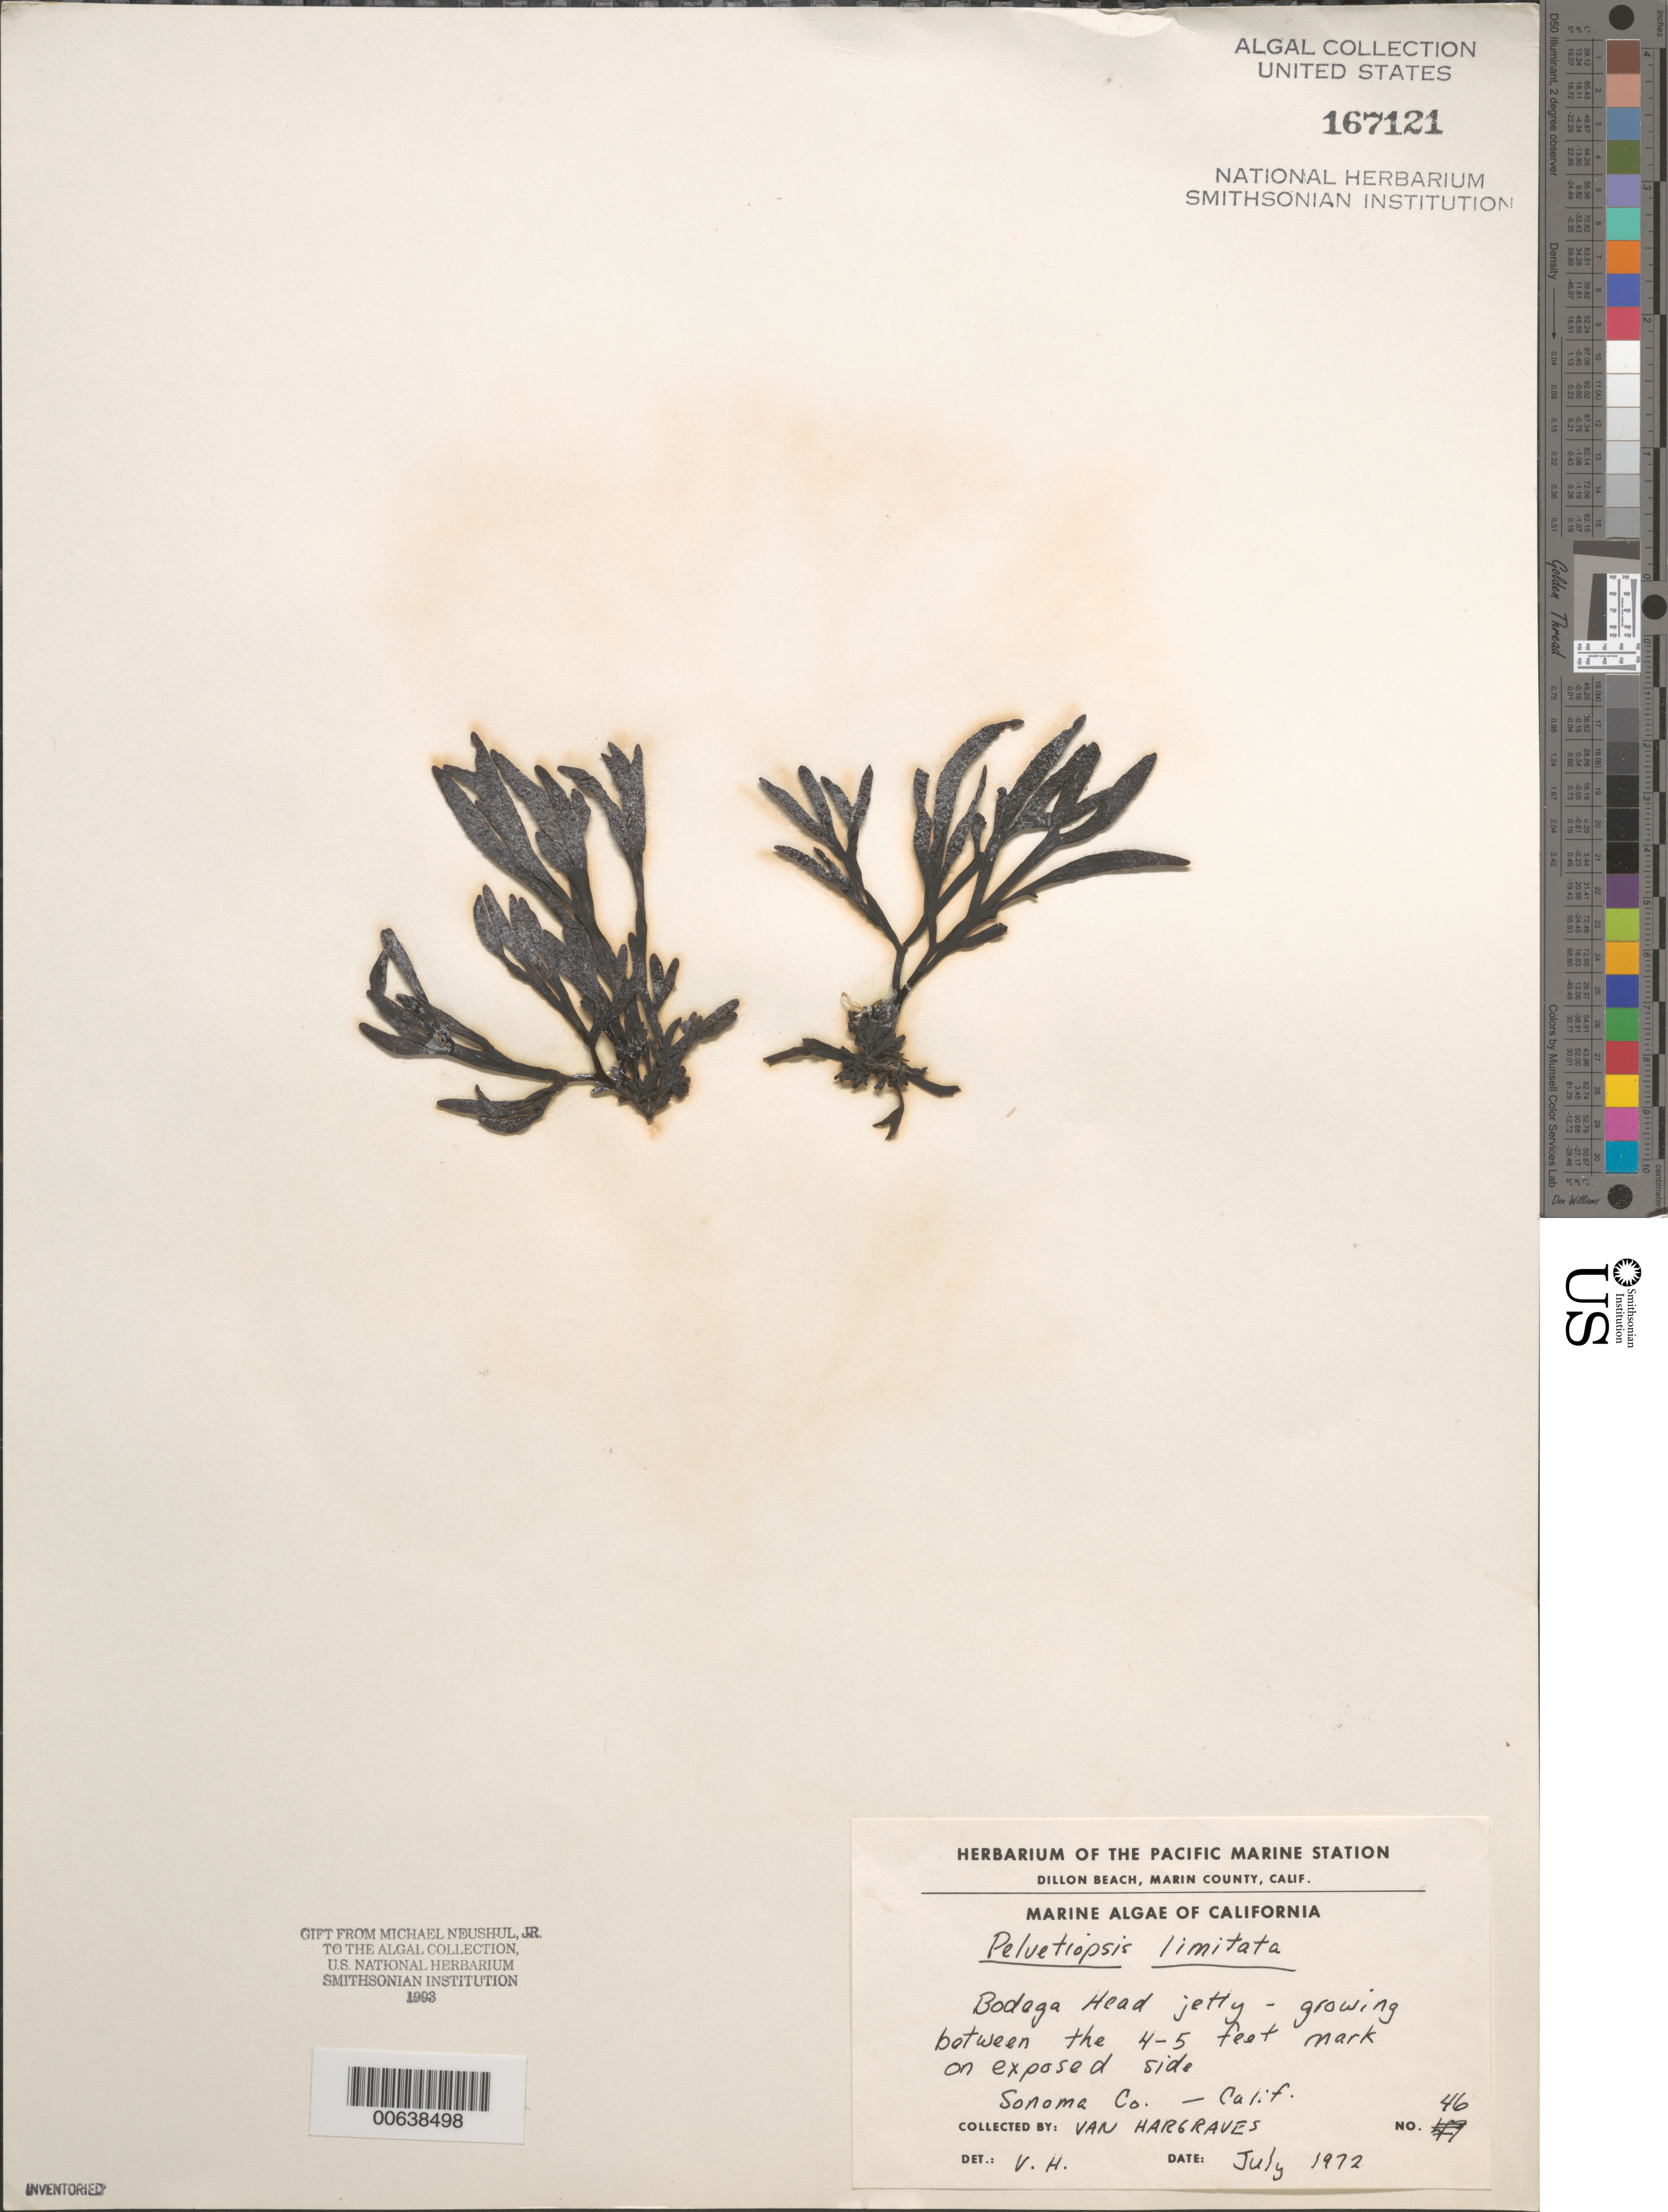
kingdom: Chromista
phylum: Ochrophyta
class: Phaeophyceae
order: Fucales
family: Fucaceae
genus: Pelvetiopsis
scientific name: Pelvetiopsis limitata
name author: N.L. Gardner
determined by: Hargraves, V. A.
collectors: V. Hargraves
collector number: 46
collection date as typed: Jul 1972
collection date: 1972-07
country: United States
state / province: California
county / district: Sonoma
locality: Bodega Head jetty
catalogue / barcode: US 167121